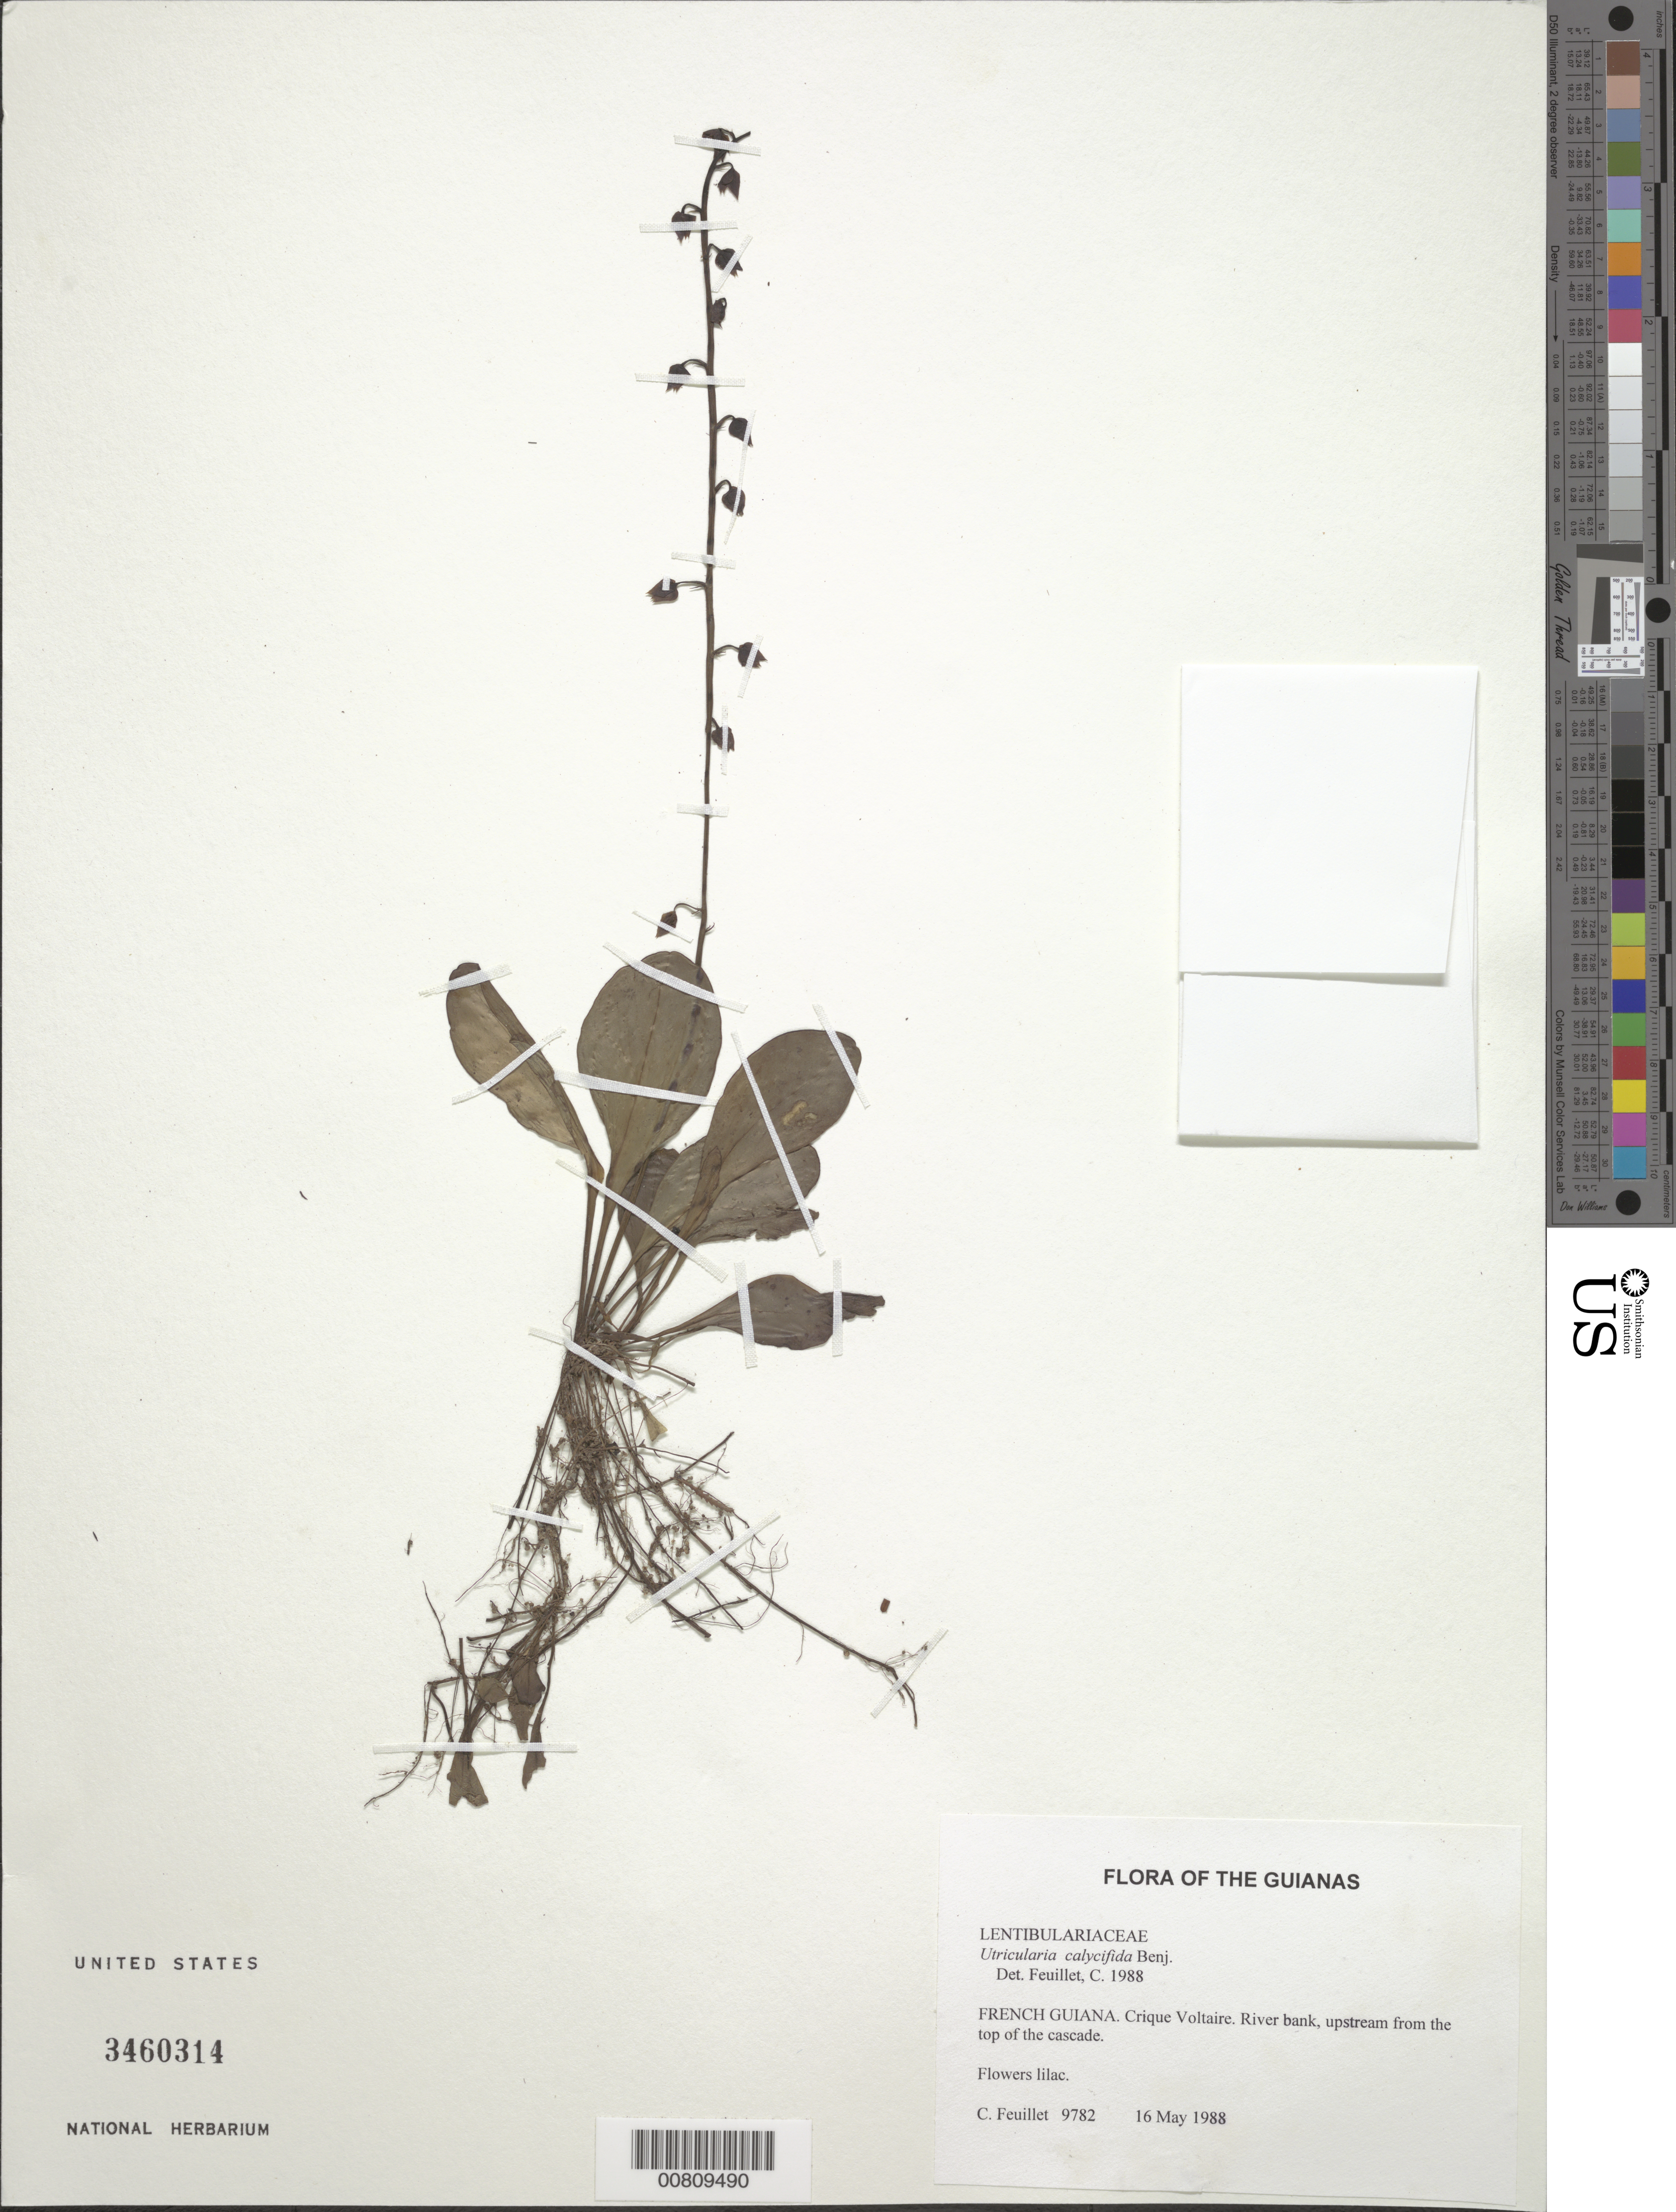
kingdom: Plantae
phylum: Tracheophyta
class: Magnoliopsida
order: Lamiales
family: Lentibulariaceae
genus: Utricularia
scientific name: Utricularia calycifida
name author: Benj.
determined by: Feuillet, C.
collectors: C. Feuillet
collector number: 9782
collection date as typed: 16-May-88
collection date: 1988-05-16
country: French Guiana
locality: Crique Voltaire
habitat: River bank; upstream from the top of the cascase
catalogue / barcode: US 3460314